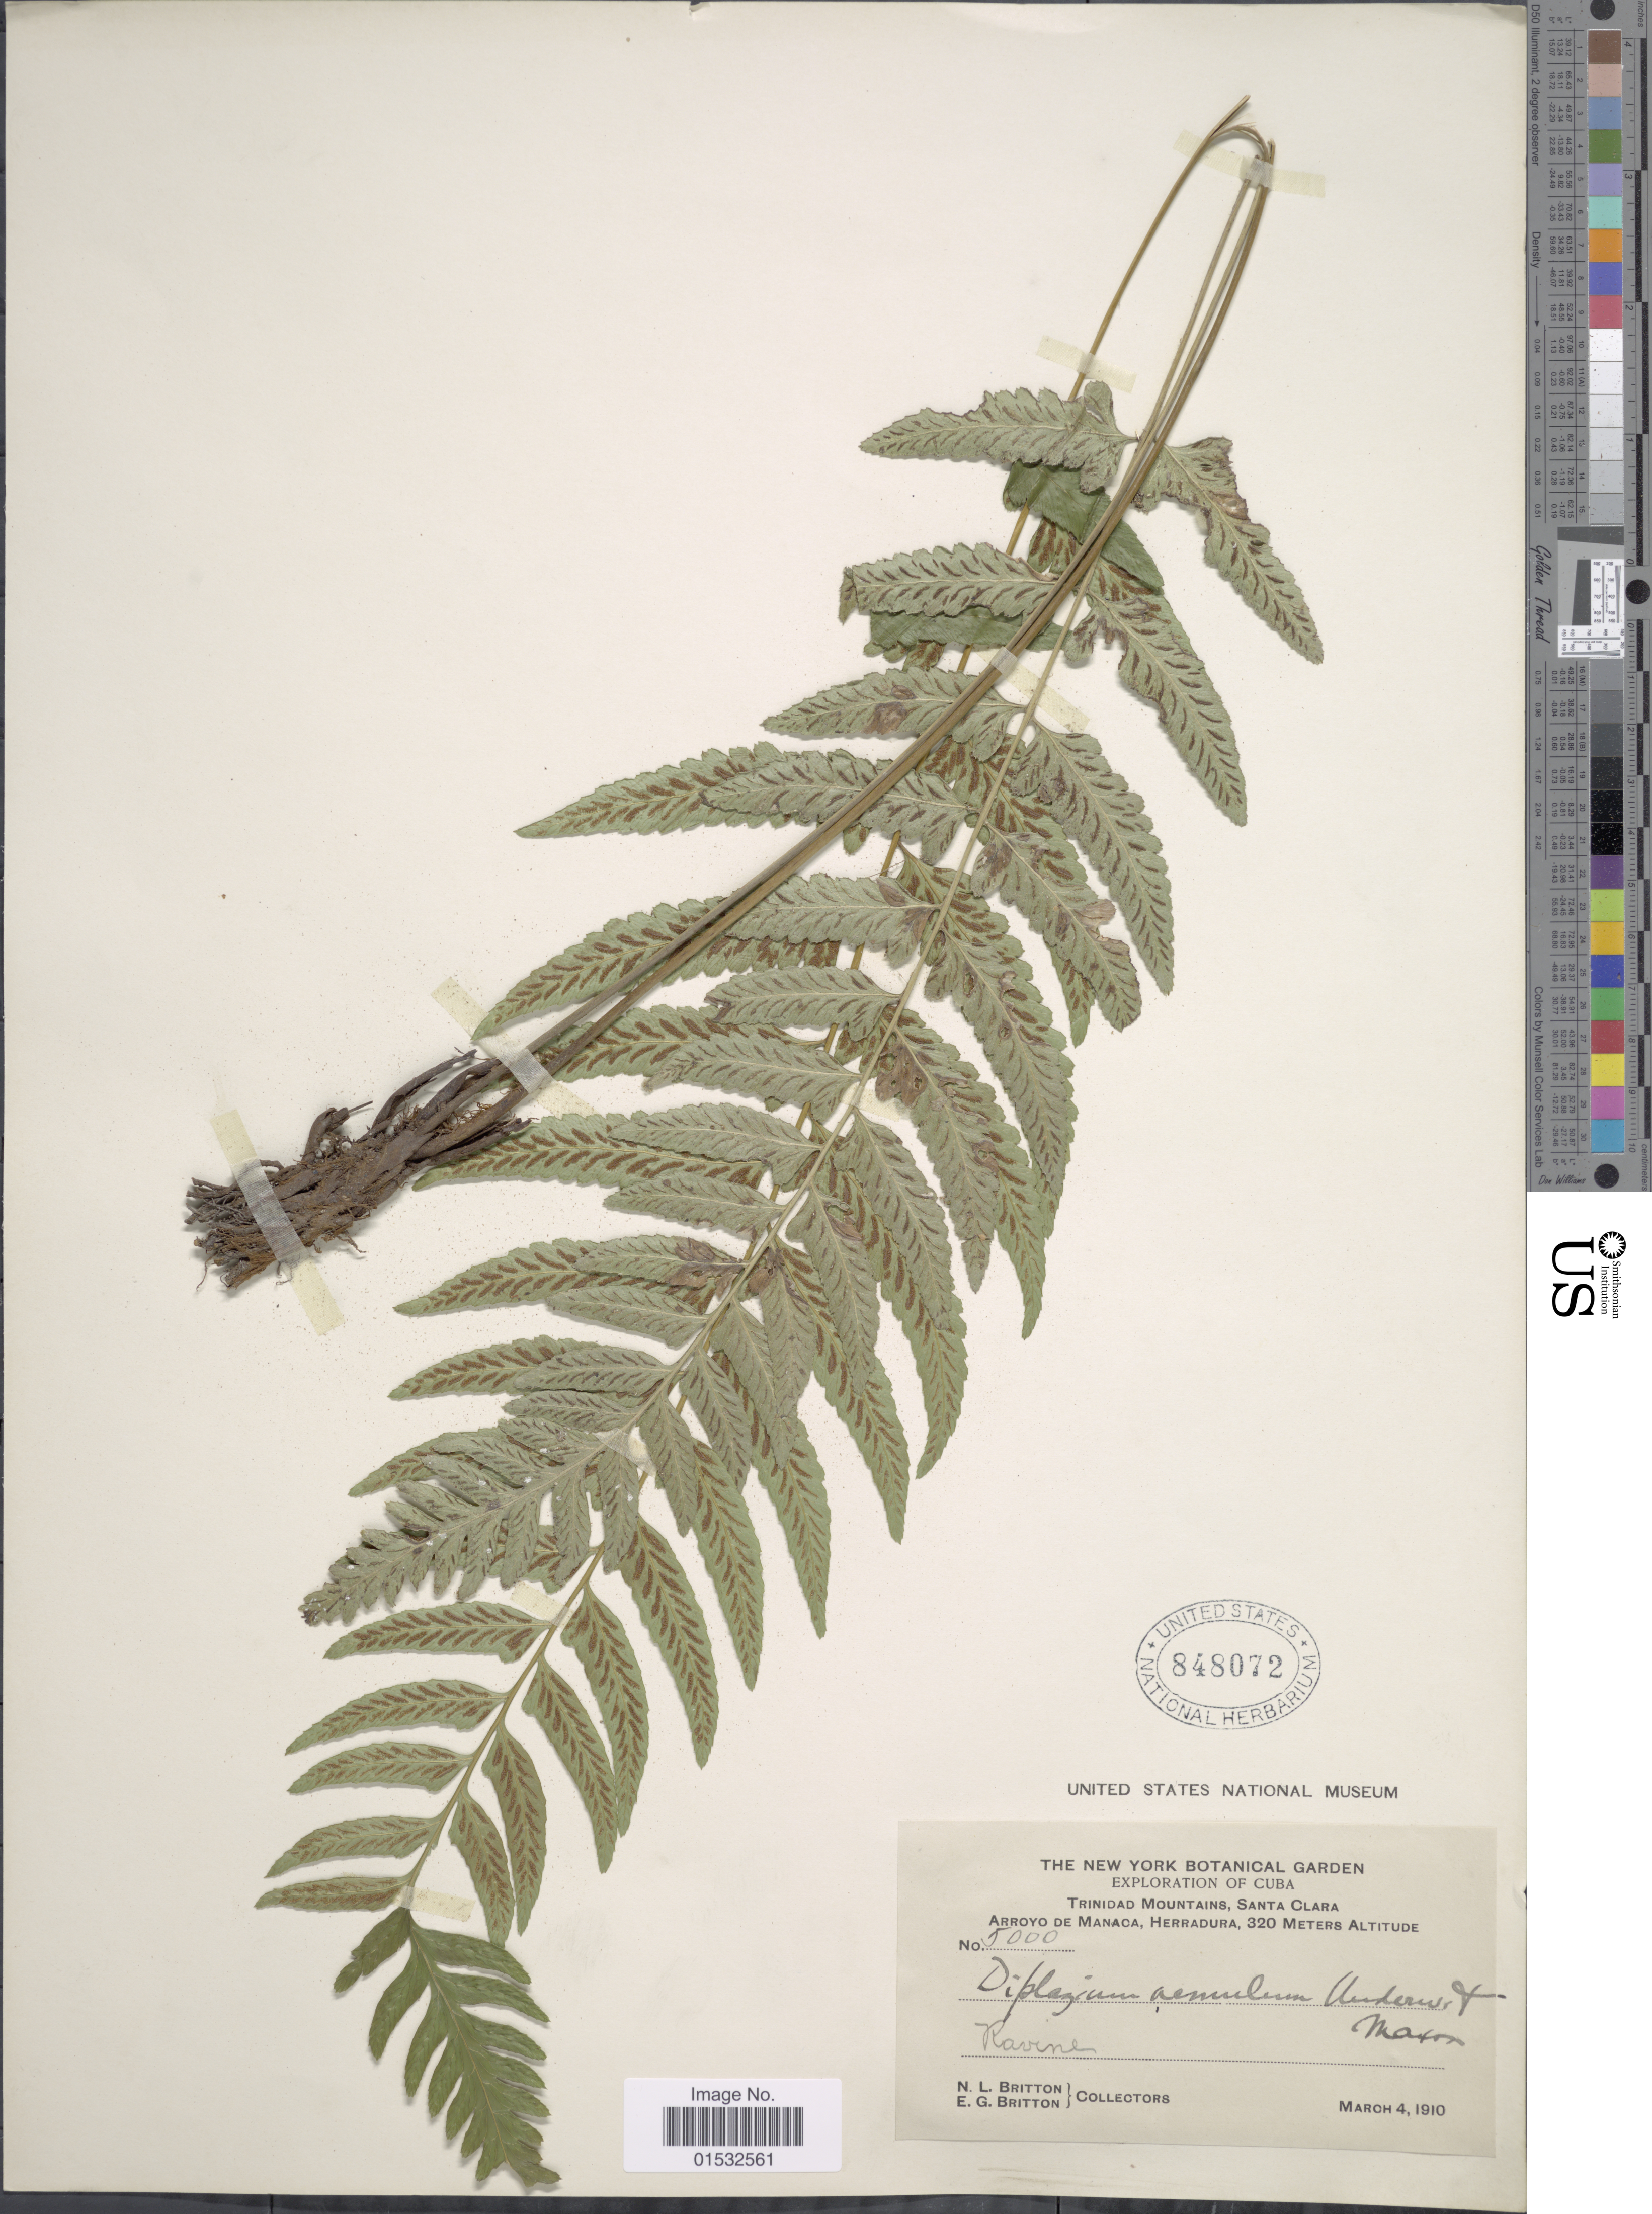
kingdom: Plantae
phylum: Tracheophyta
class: Polypodiopsida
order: Polypodiales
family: Athyriaceae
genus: Diplazium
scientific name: Diplazium cristatum x D. unilobum (Poir.) Hieron.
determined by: Sánchez, C.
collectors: N. Britton & E. G. Britton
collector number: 5000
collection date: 1910-03-05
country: Cuba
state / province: Las Villas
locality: Trinidad Mountains, Santa Clara, Arroyo de Manaca, Herradura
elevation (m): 320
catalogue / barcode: US 848072